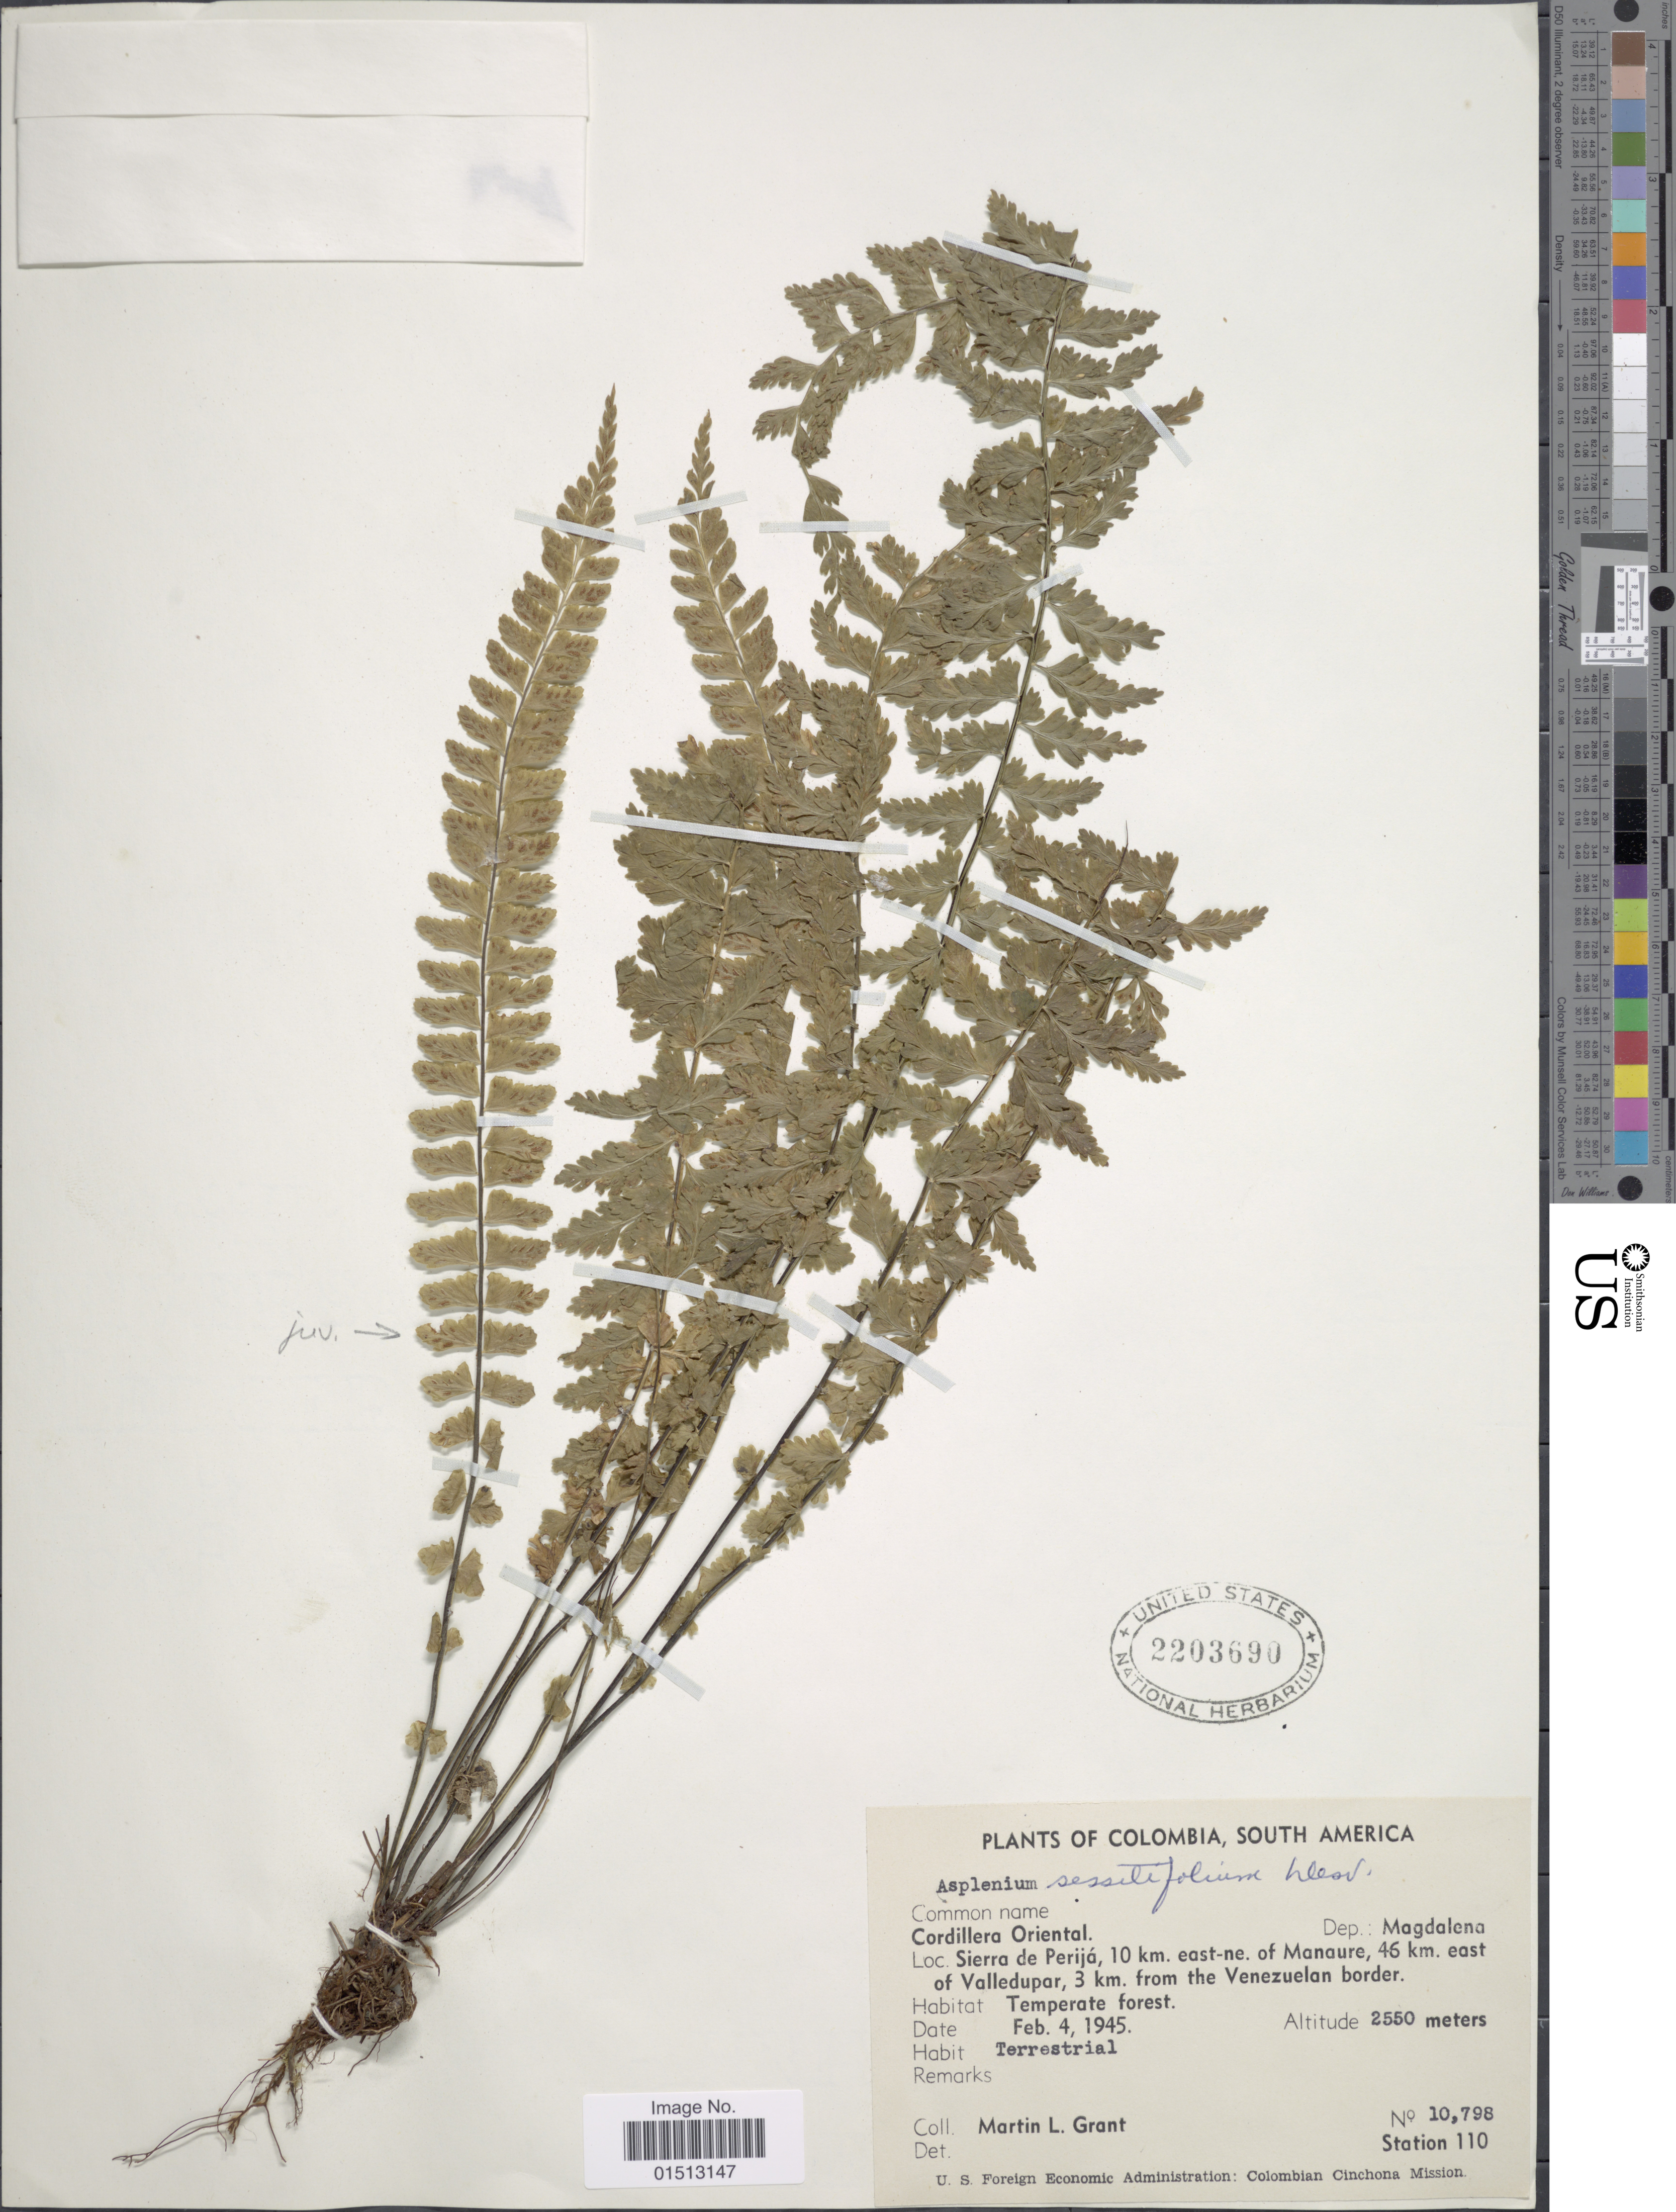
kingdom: Plantae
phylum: Tracheophyta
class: Polypodiopsida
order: Polypodiales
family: Aspleniaceae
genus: Asplenium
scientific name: Asplenium sessilifolium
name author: Desv.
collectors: M. L. Grant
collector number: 10798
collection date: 1945-02-04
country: Colombia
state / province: Magdalena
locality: Cordillera Central, Sierra de Perijá, 10 km. east-ne. of Manaure, 46km. east of Valledupar, 3 km. from the Venezuelan border.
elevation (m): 2550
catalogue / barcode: US 2203690